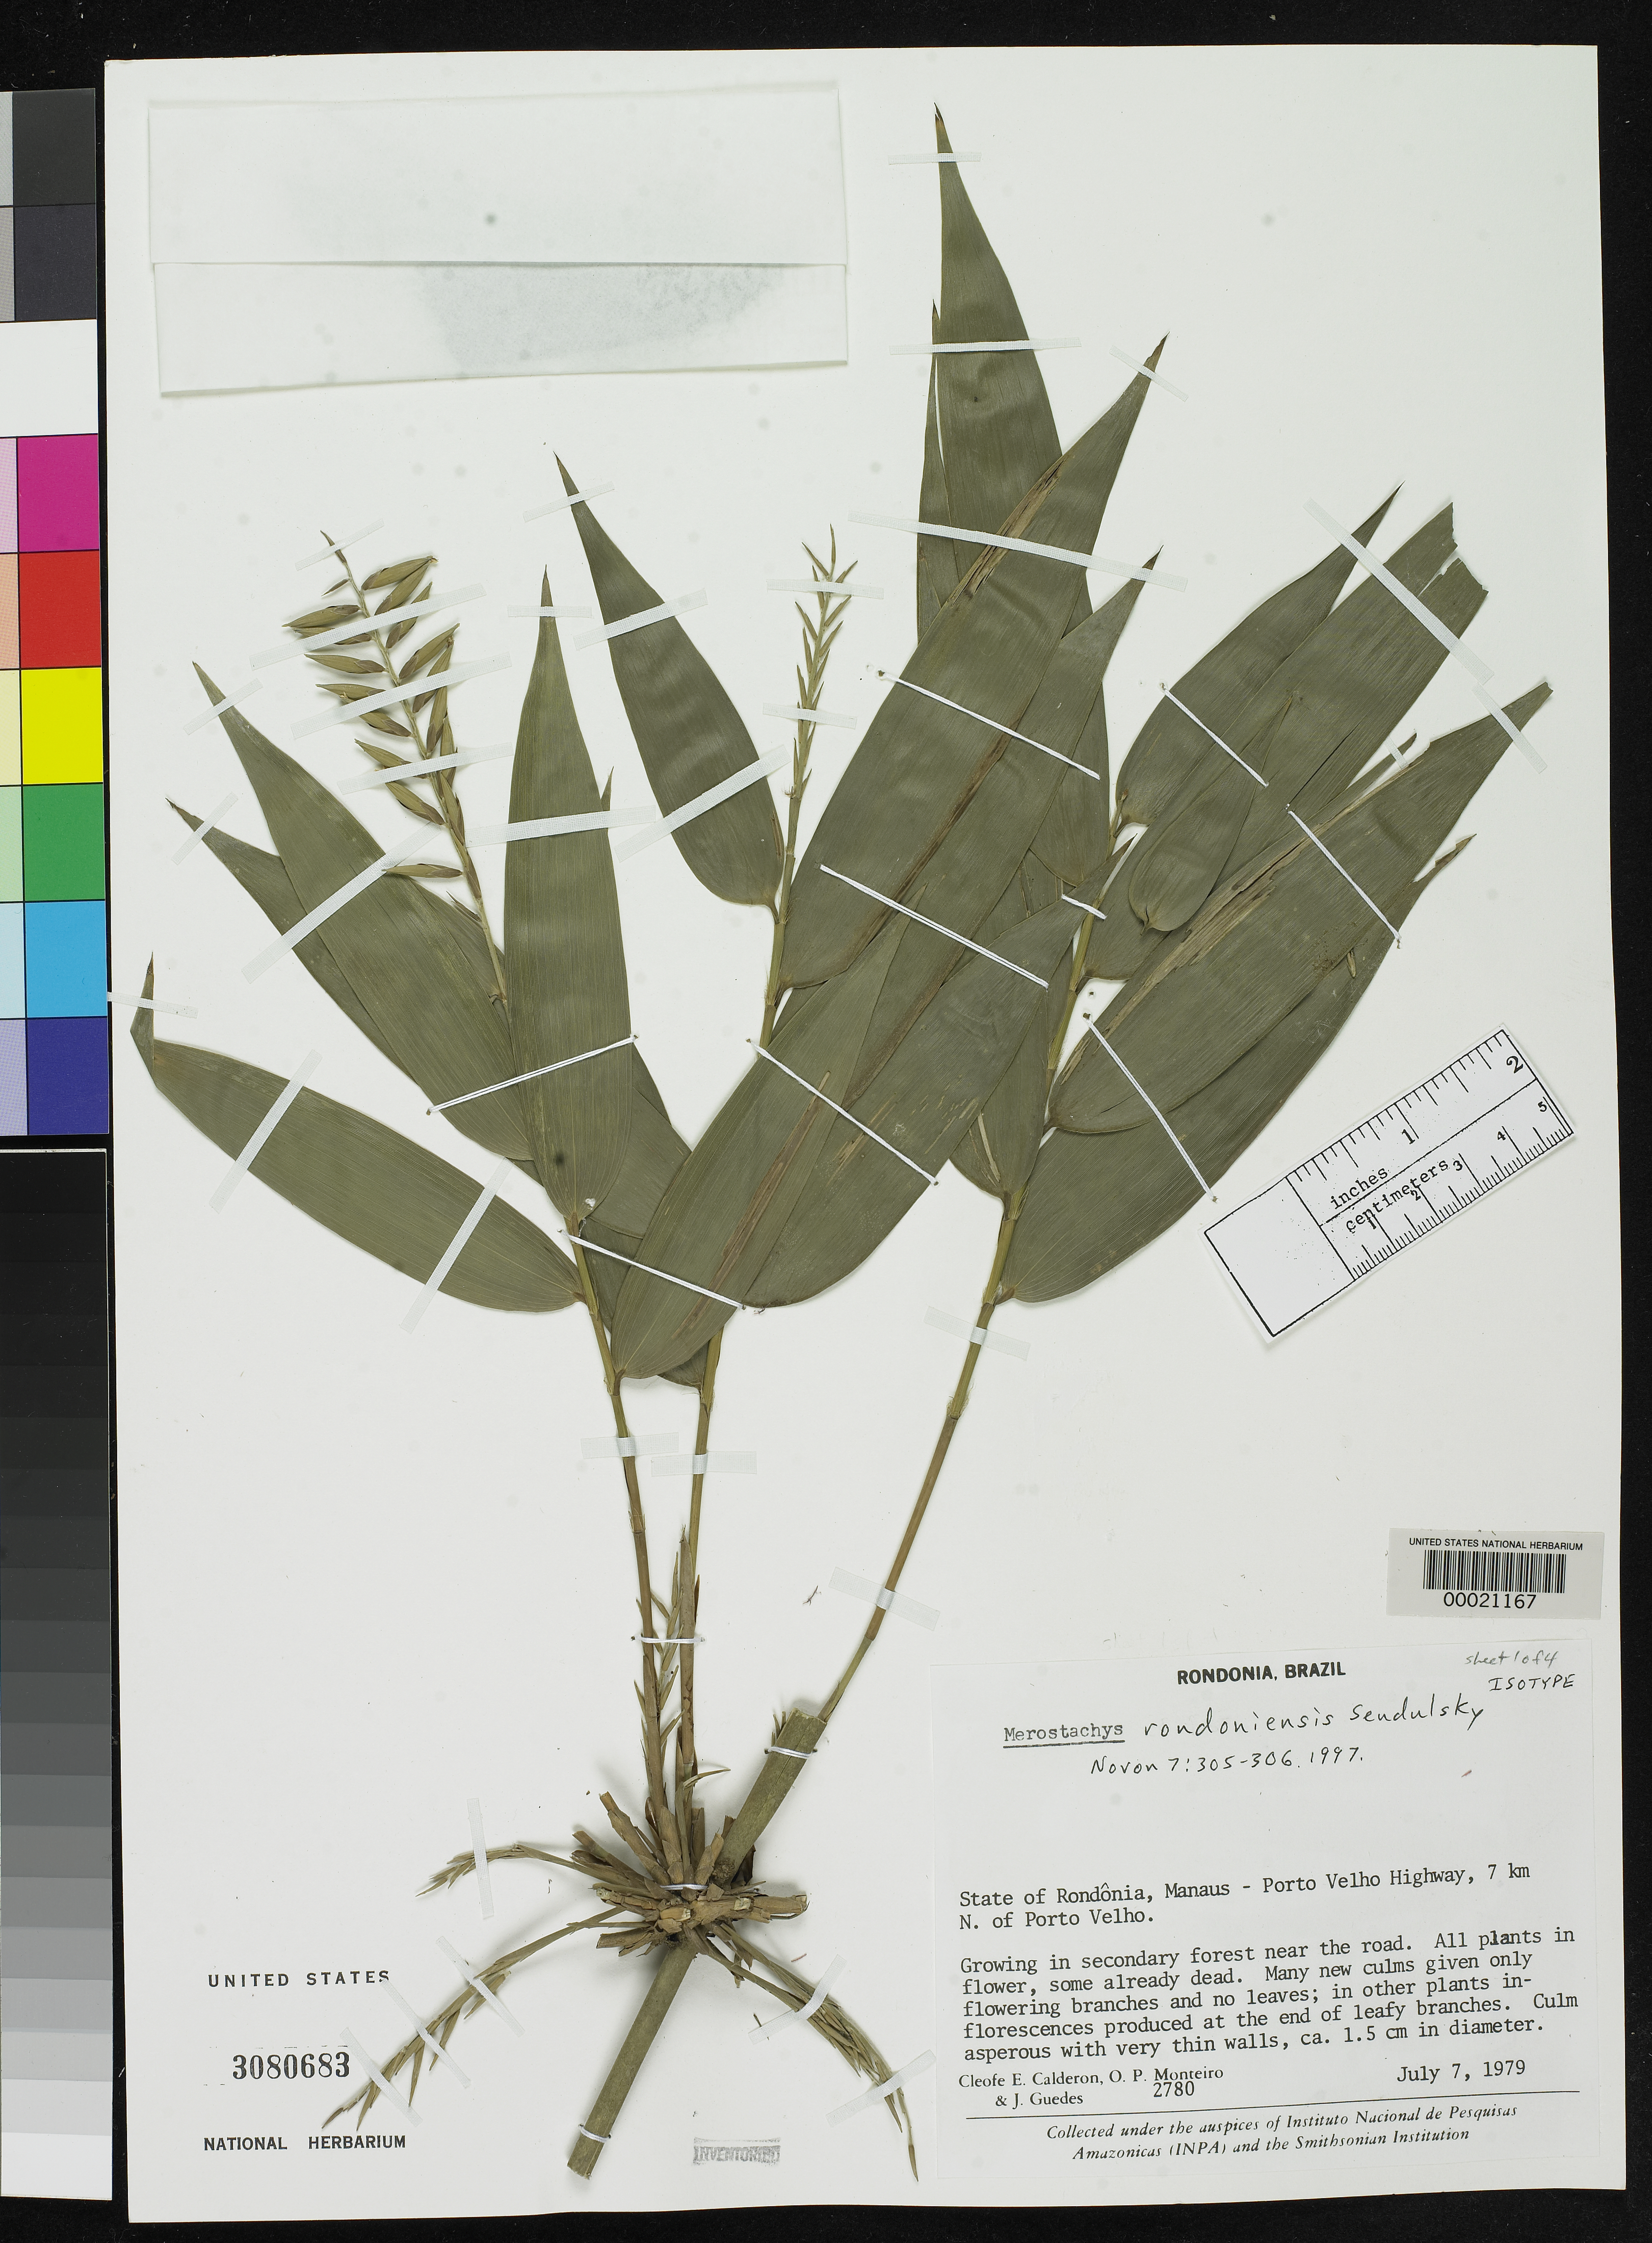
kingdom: Plantae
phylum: Tracheophyta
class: Liliopsida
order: Poales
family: Poaceae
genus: Merostachys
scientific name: Merostachys rondoniensis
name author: Send.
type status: Isotype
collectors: C. E. Calderón, O. P. Monteiro & J. Guedes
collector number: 2780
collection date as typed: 07 Jul 1979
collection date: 1979-07-07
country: Brazil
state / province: Rondônia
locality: State of Rondônia, Manaus - Porto Velho Highway, 7 km N. of Porto Velho.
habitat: Growing in secondary forest near road.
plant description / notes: Holotype at MO.; Isotype mounted on 4 sheets.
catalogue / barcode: US 3080683